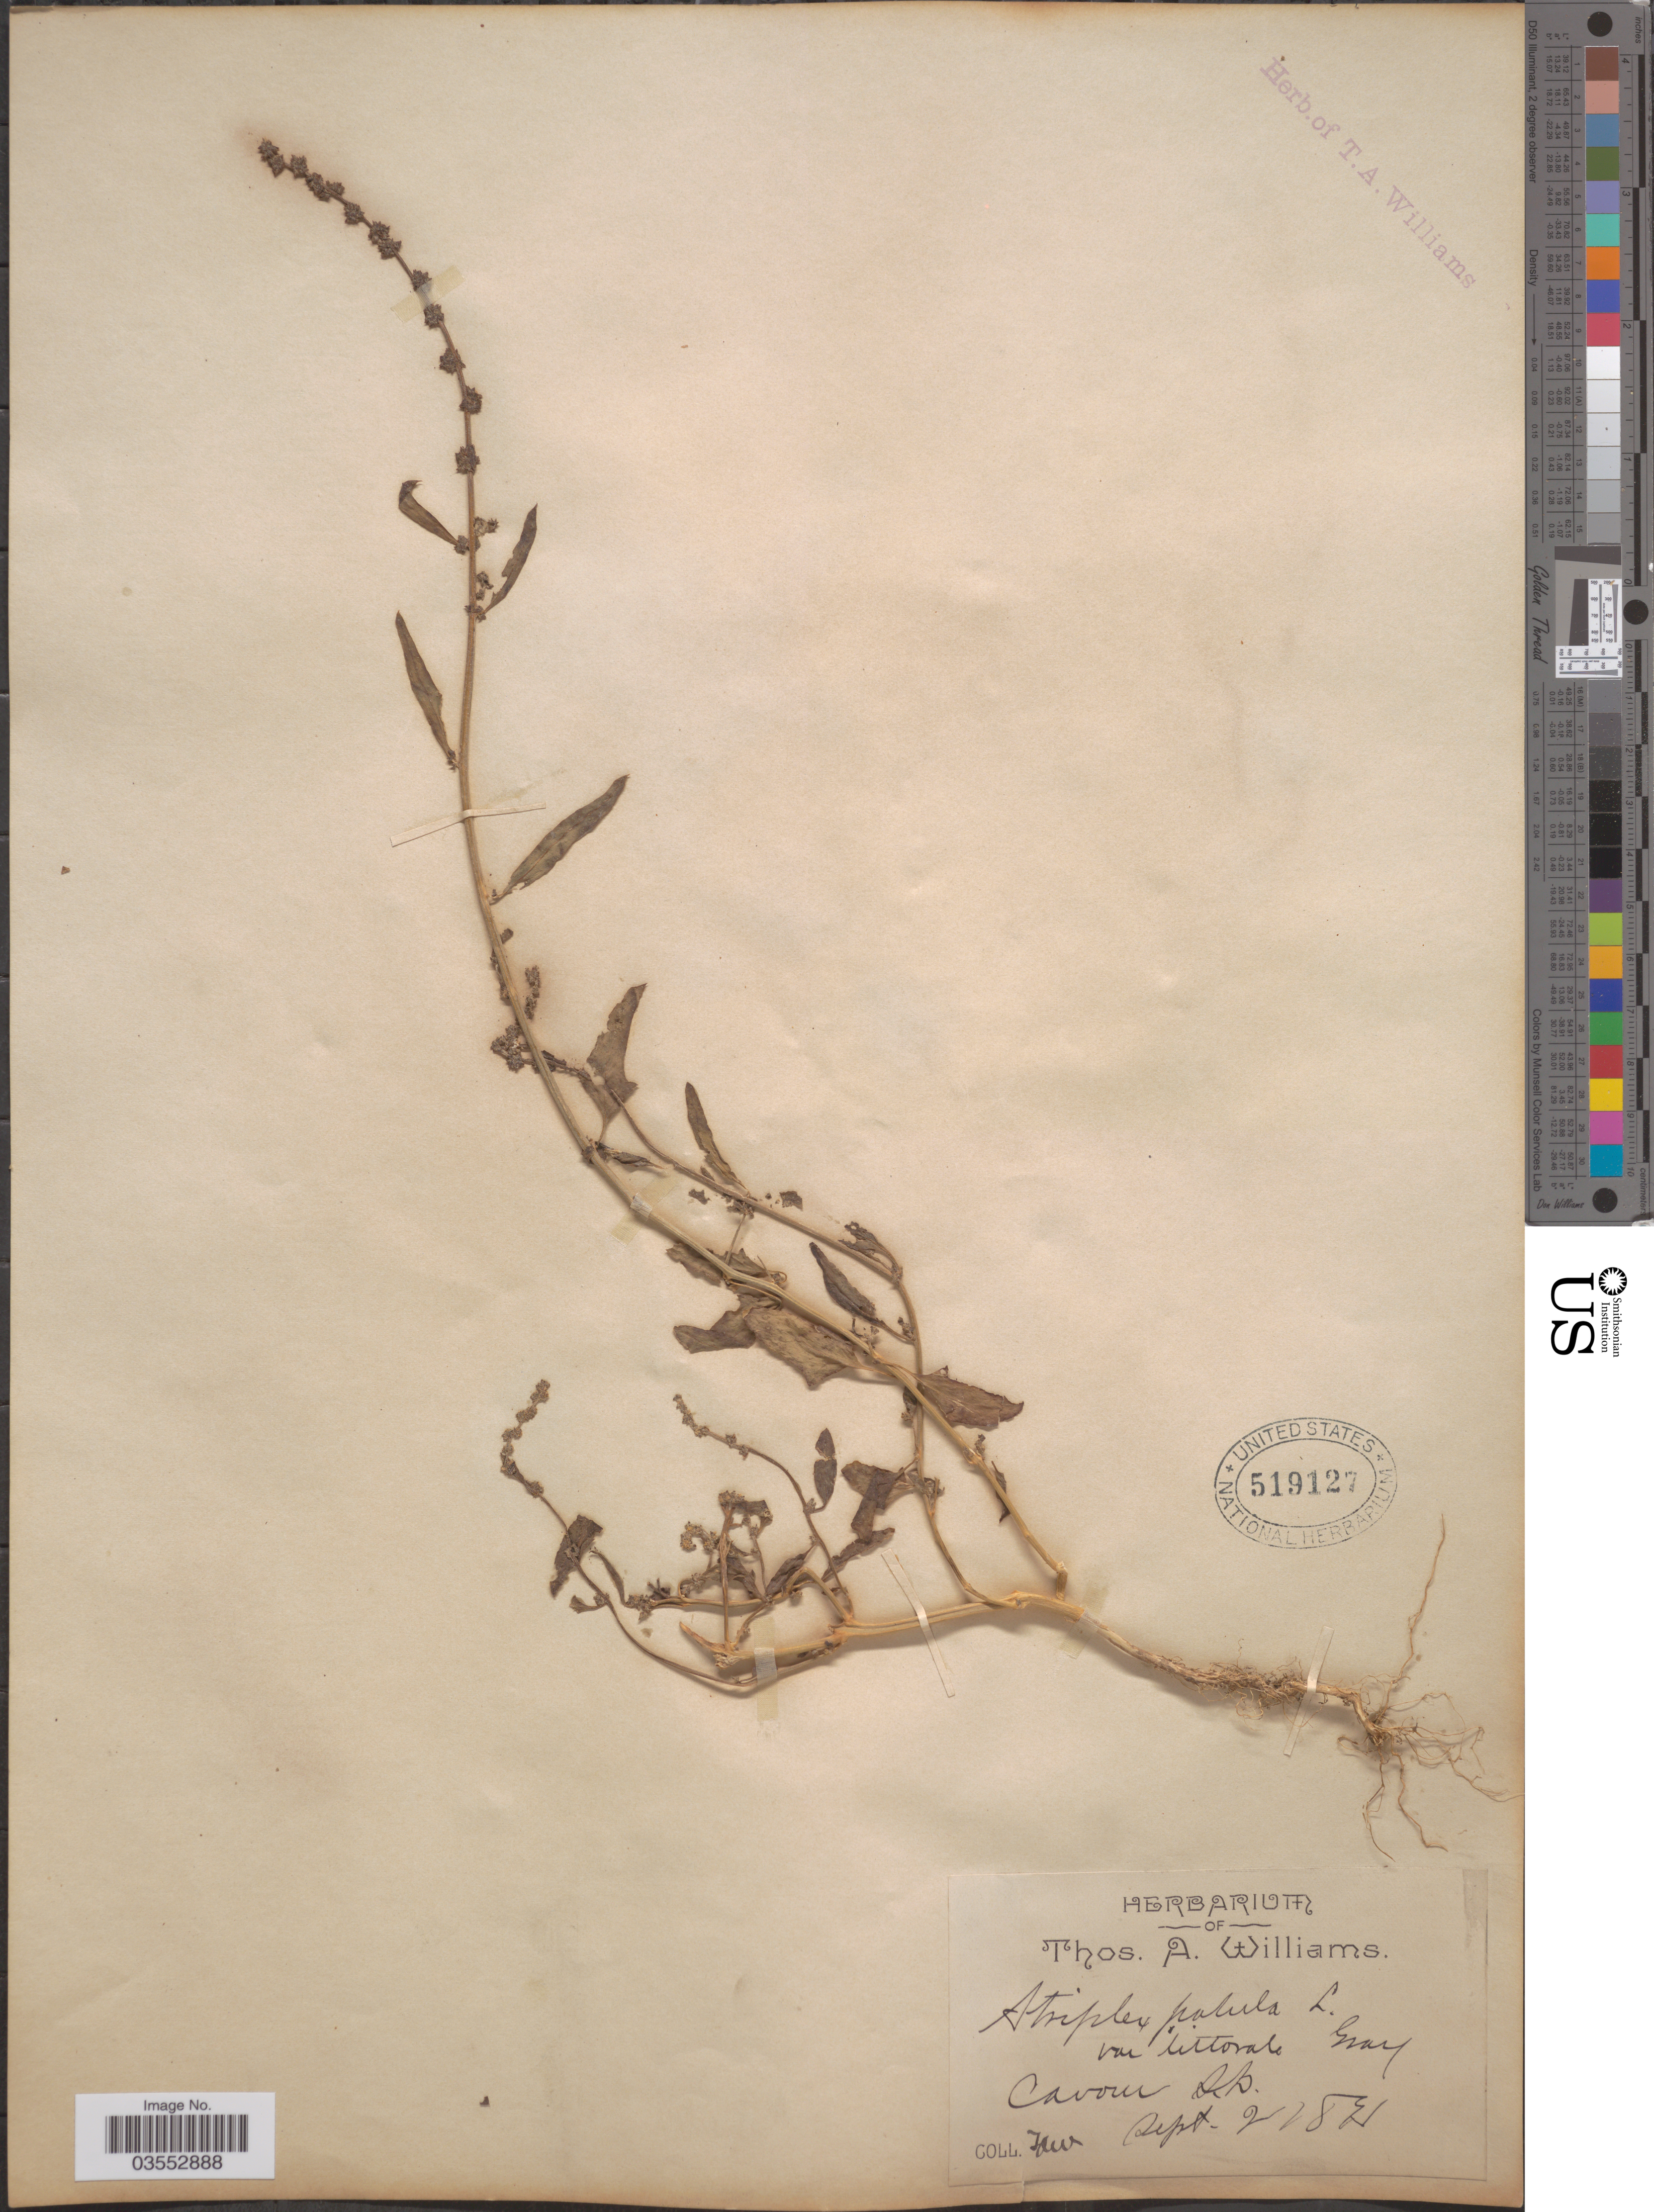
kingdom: Plantae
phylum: Tracheophyta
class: Magnoliopsida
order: Caryophyllales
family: Amaranthaceae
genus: Atriplex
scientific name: Atriplex subspicata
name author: (Nutt.) Rydb.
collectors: T. A. Williams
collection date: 1891-09-02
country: United States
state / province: South Dakota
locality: Cavour.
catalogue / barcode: US 519127